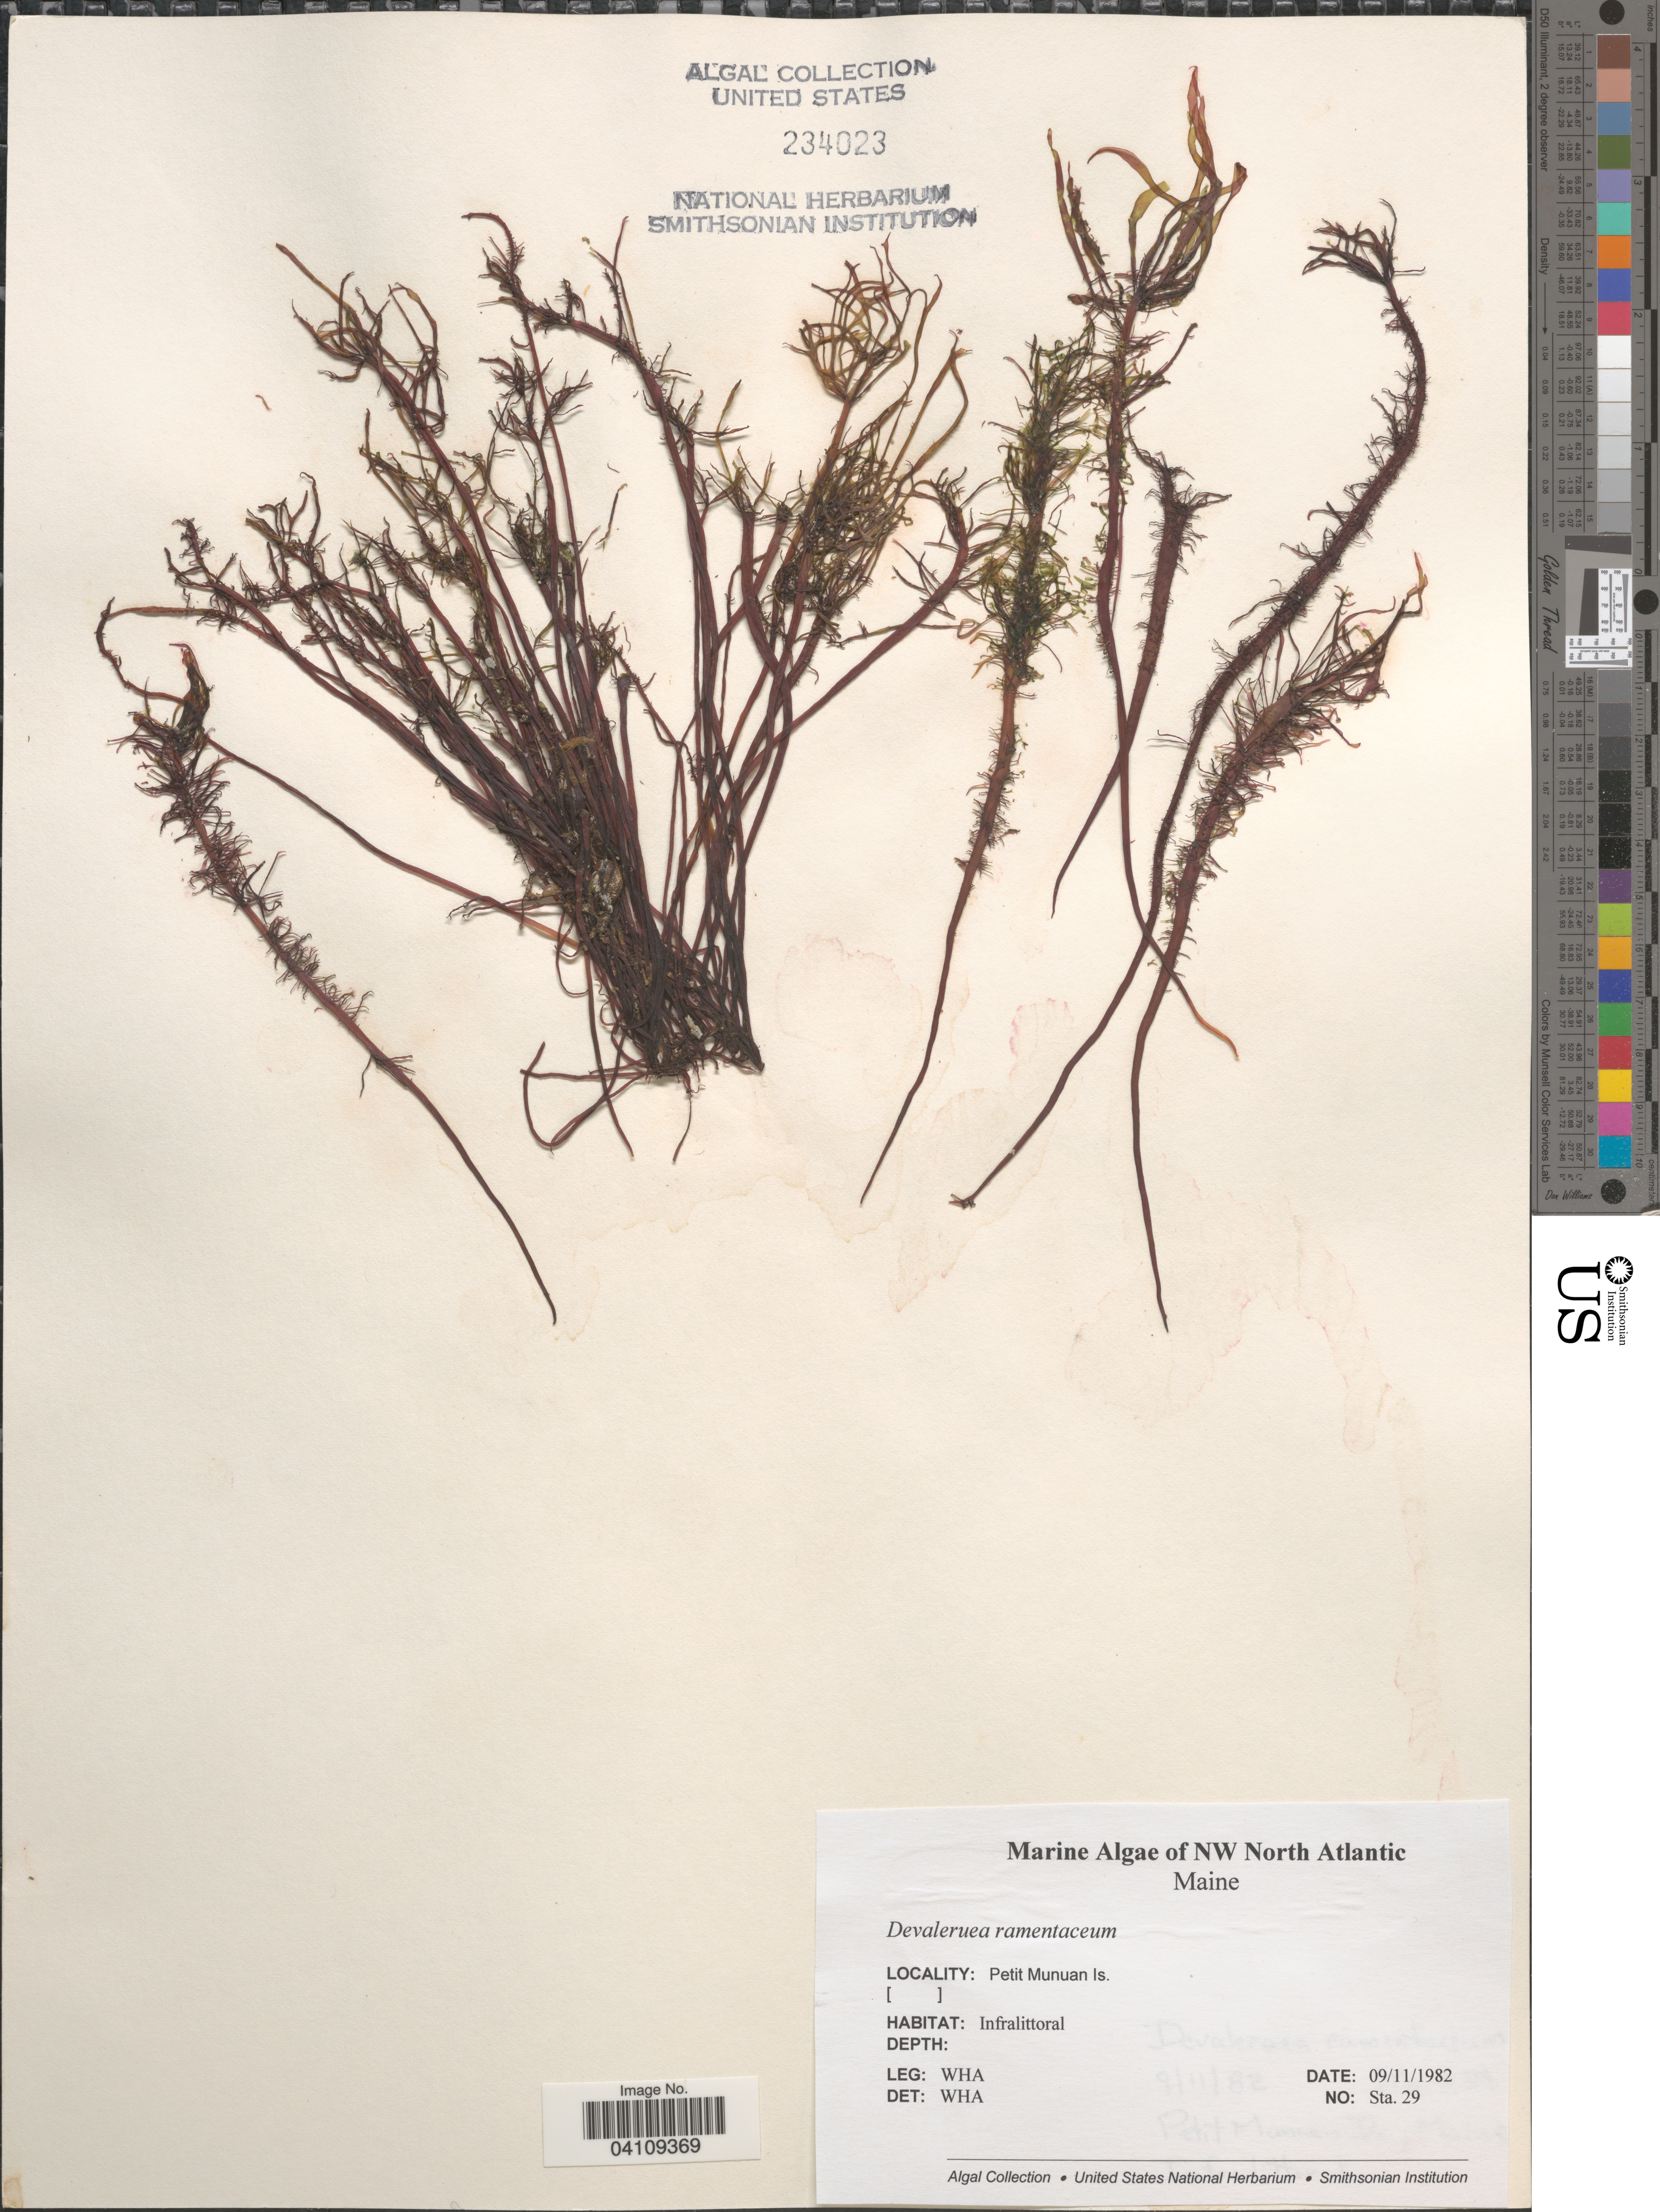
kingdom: Plantae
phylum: Rhodophyta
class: Florideophyceae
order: Palmariales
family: Palmariaceae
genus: Devaleraea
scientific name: Devaleraea ramentacea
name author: (L.) Guiry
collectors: W. H. Adey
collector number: Sta. 29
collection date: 1982-09-11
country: United States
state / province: Maine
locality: NW North Atlantic. Petit Munuan Is.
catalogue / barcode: US 234023